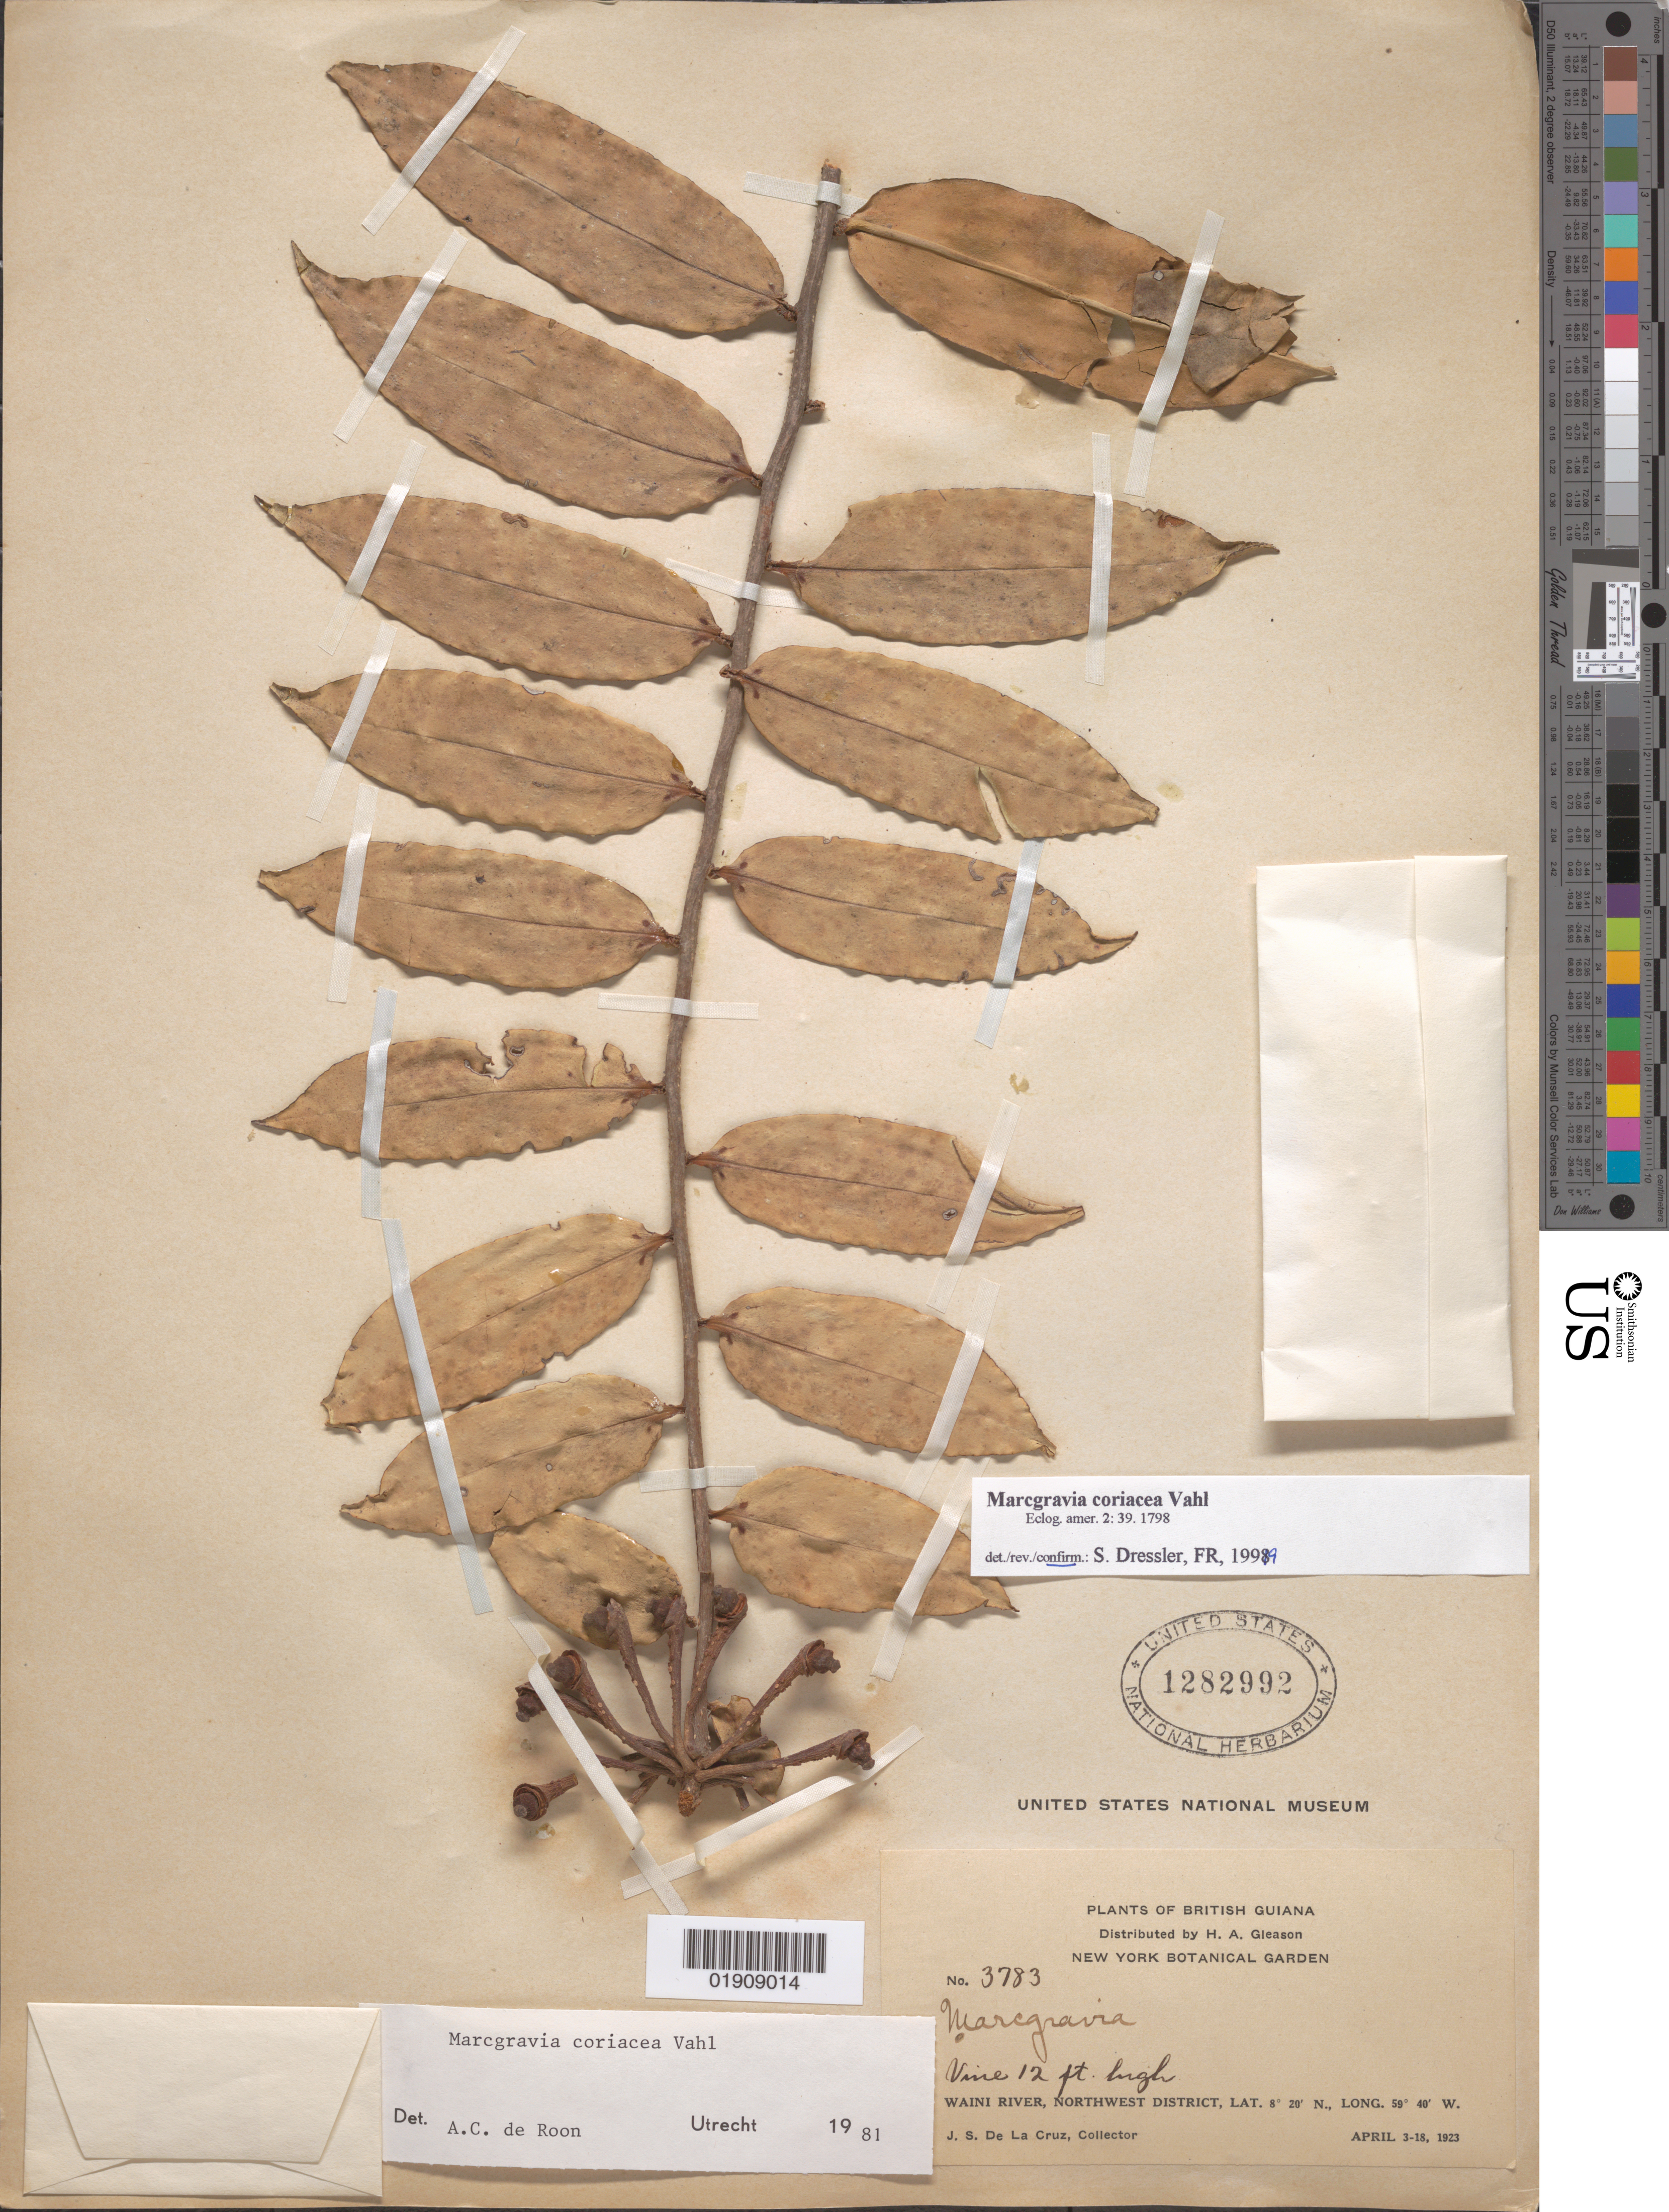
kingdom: Plantae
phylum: Tracheophyta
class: Magnoliopsida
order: Ericales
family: Marcgraviaceae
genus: Marcgravia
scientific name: Marcgravia coriacea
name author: Vahl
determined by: Dressler, S., (FR), Forschungsinstitut Und Naturmuseum Senckenberg (GERMANY)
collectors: J. S. de la Cruz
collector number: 3783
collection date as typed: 03 Apr 1923 to 18 Apr 1923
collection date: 1923-04-03/1923-04-18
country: Guyana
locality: Waini river, (nw district)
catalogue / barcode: US 1282992